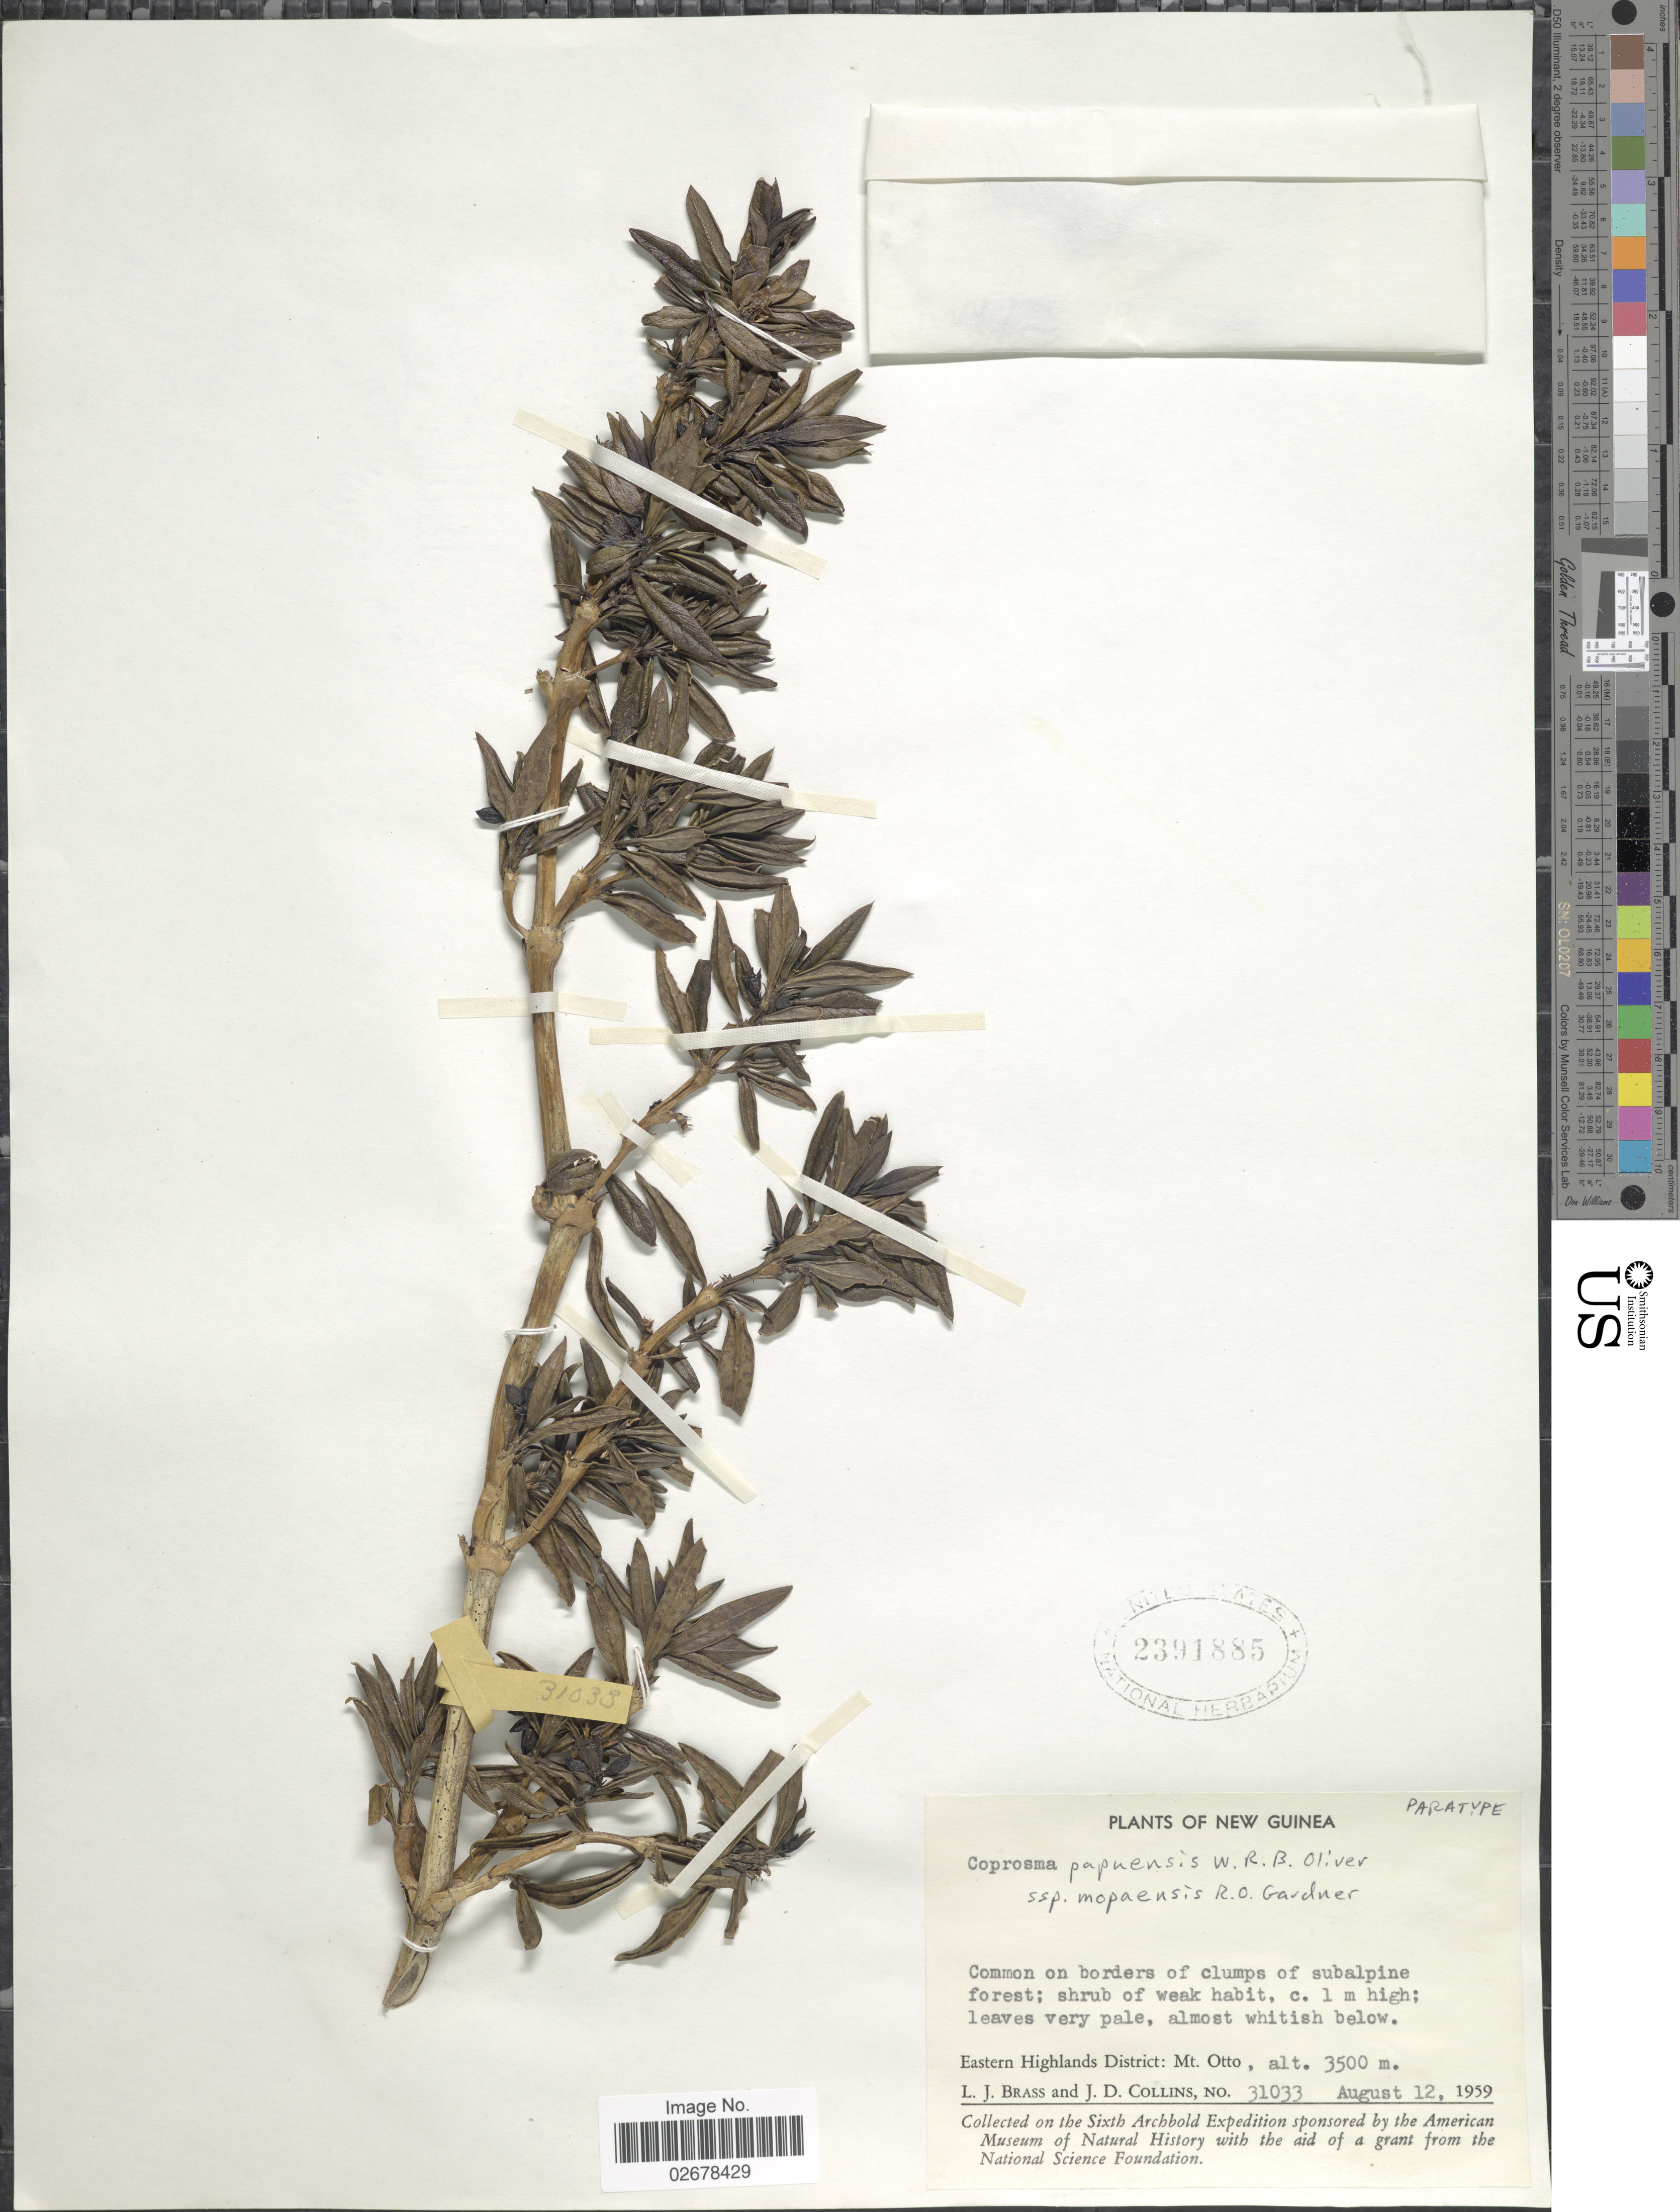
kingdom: Plantae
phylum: Tracheophyta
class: Magnoliopsida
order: Gentianales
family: Rubiaceae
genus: Coprosma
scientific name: Coprosma papuensis subsp. mopaensis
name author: R.O. Gardner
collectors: L. J. Brass & J. Collins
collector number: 31033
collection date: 1959-08-12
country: Papua New Guinea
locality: New Guinea, Eastern Highlands District: Mt. Otto.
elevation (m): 3500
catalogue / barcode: US 2391885